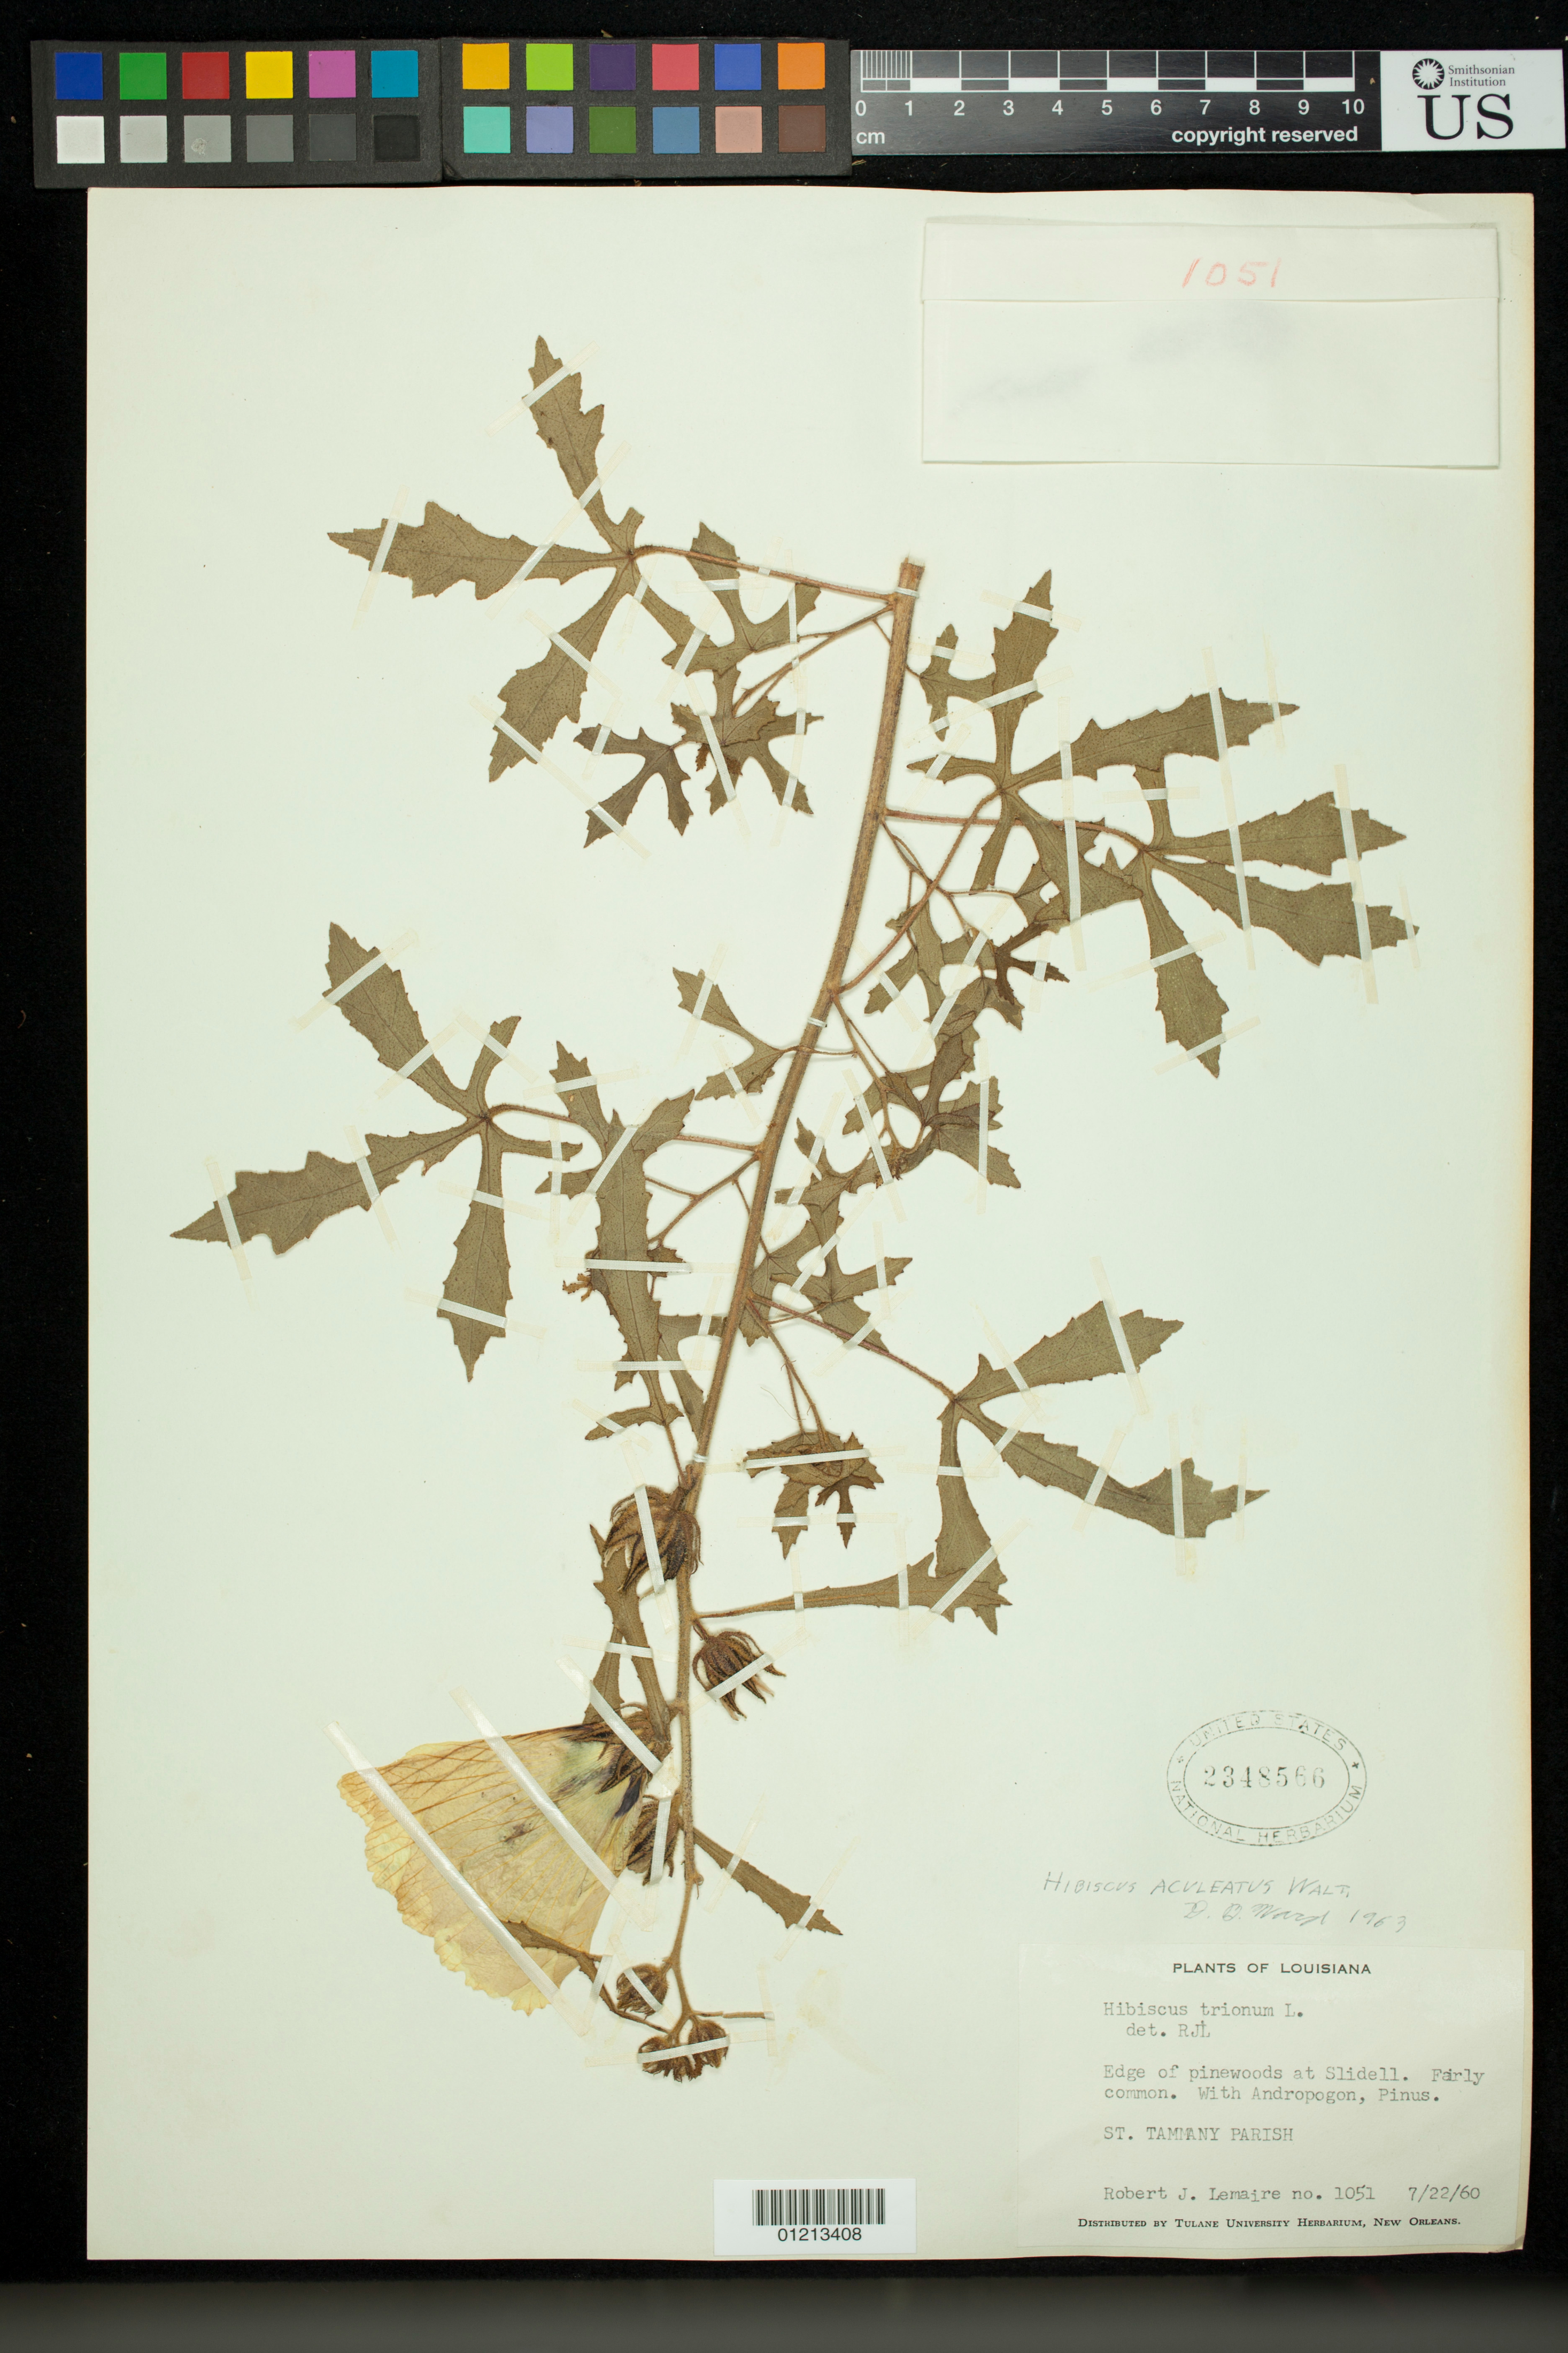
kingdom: Plantae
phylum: Tracheophyta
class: Magnoliopsida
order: Malvales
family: Malvaceae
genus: Sabdariffa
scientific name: Sabdariffa aculeata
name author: (Walter) M.M. Hanes & R.L. Barrett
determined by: Dorr, Laurence J., Curator (BOT), Smithsonian Institution - National Museum of Natural History (UNITED STATES)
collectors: R. J. Lemaire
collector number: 1051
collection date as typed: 22 Jul 1960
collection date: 1960-07-22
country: United States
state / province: Louisiana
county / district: St, Tammany Parish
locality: St Tammany parish: Edge of pinewoods at Slidell.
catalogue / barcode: US 2348566